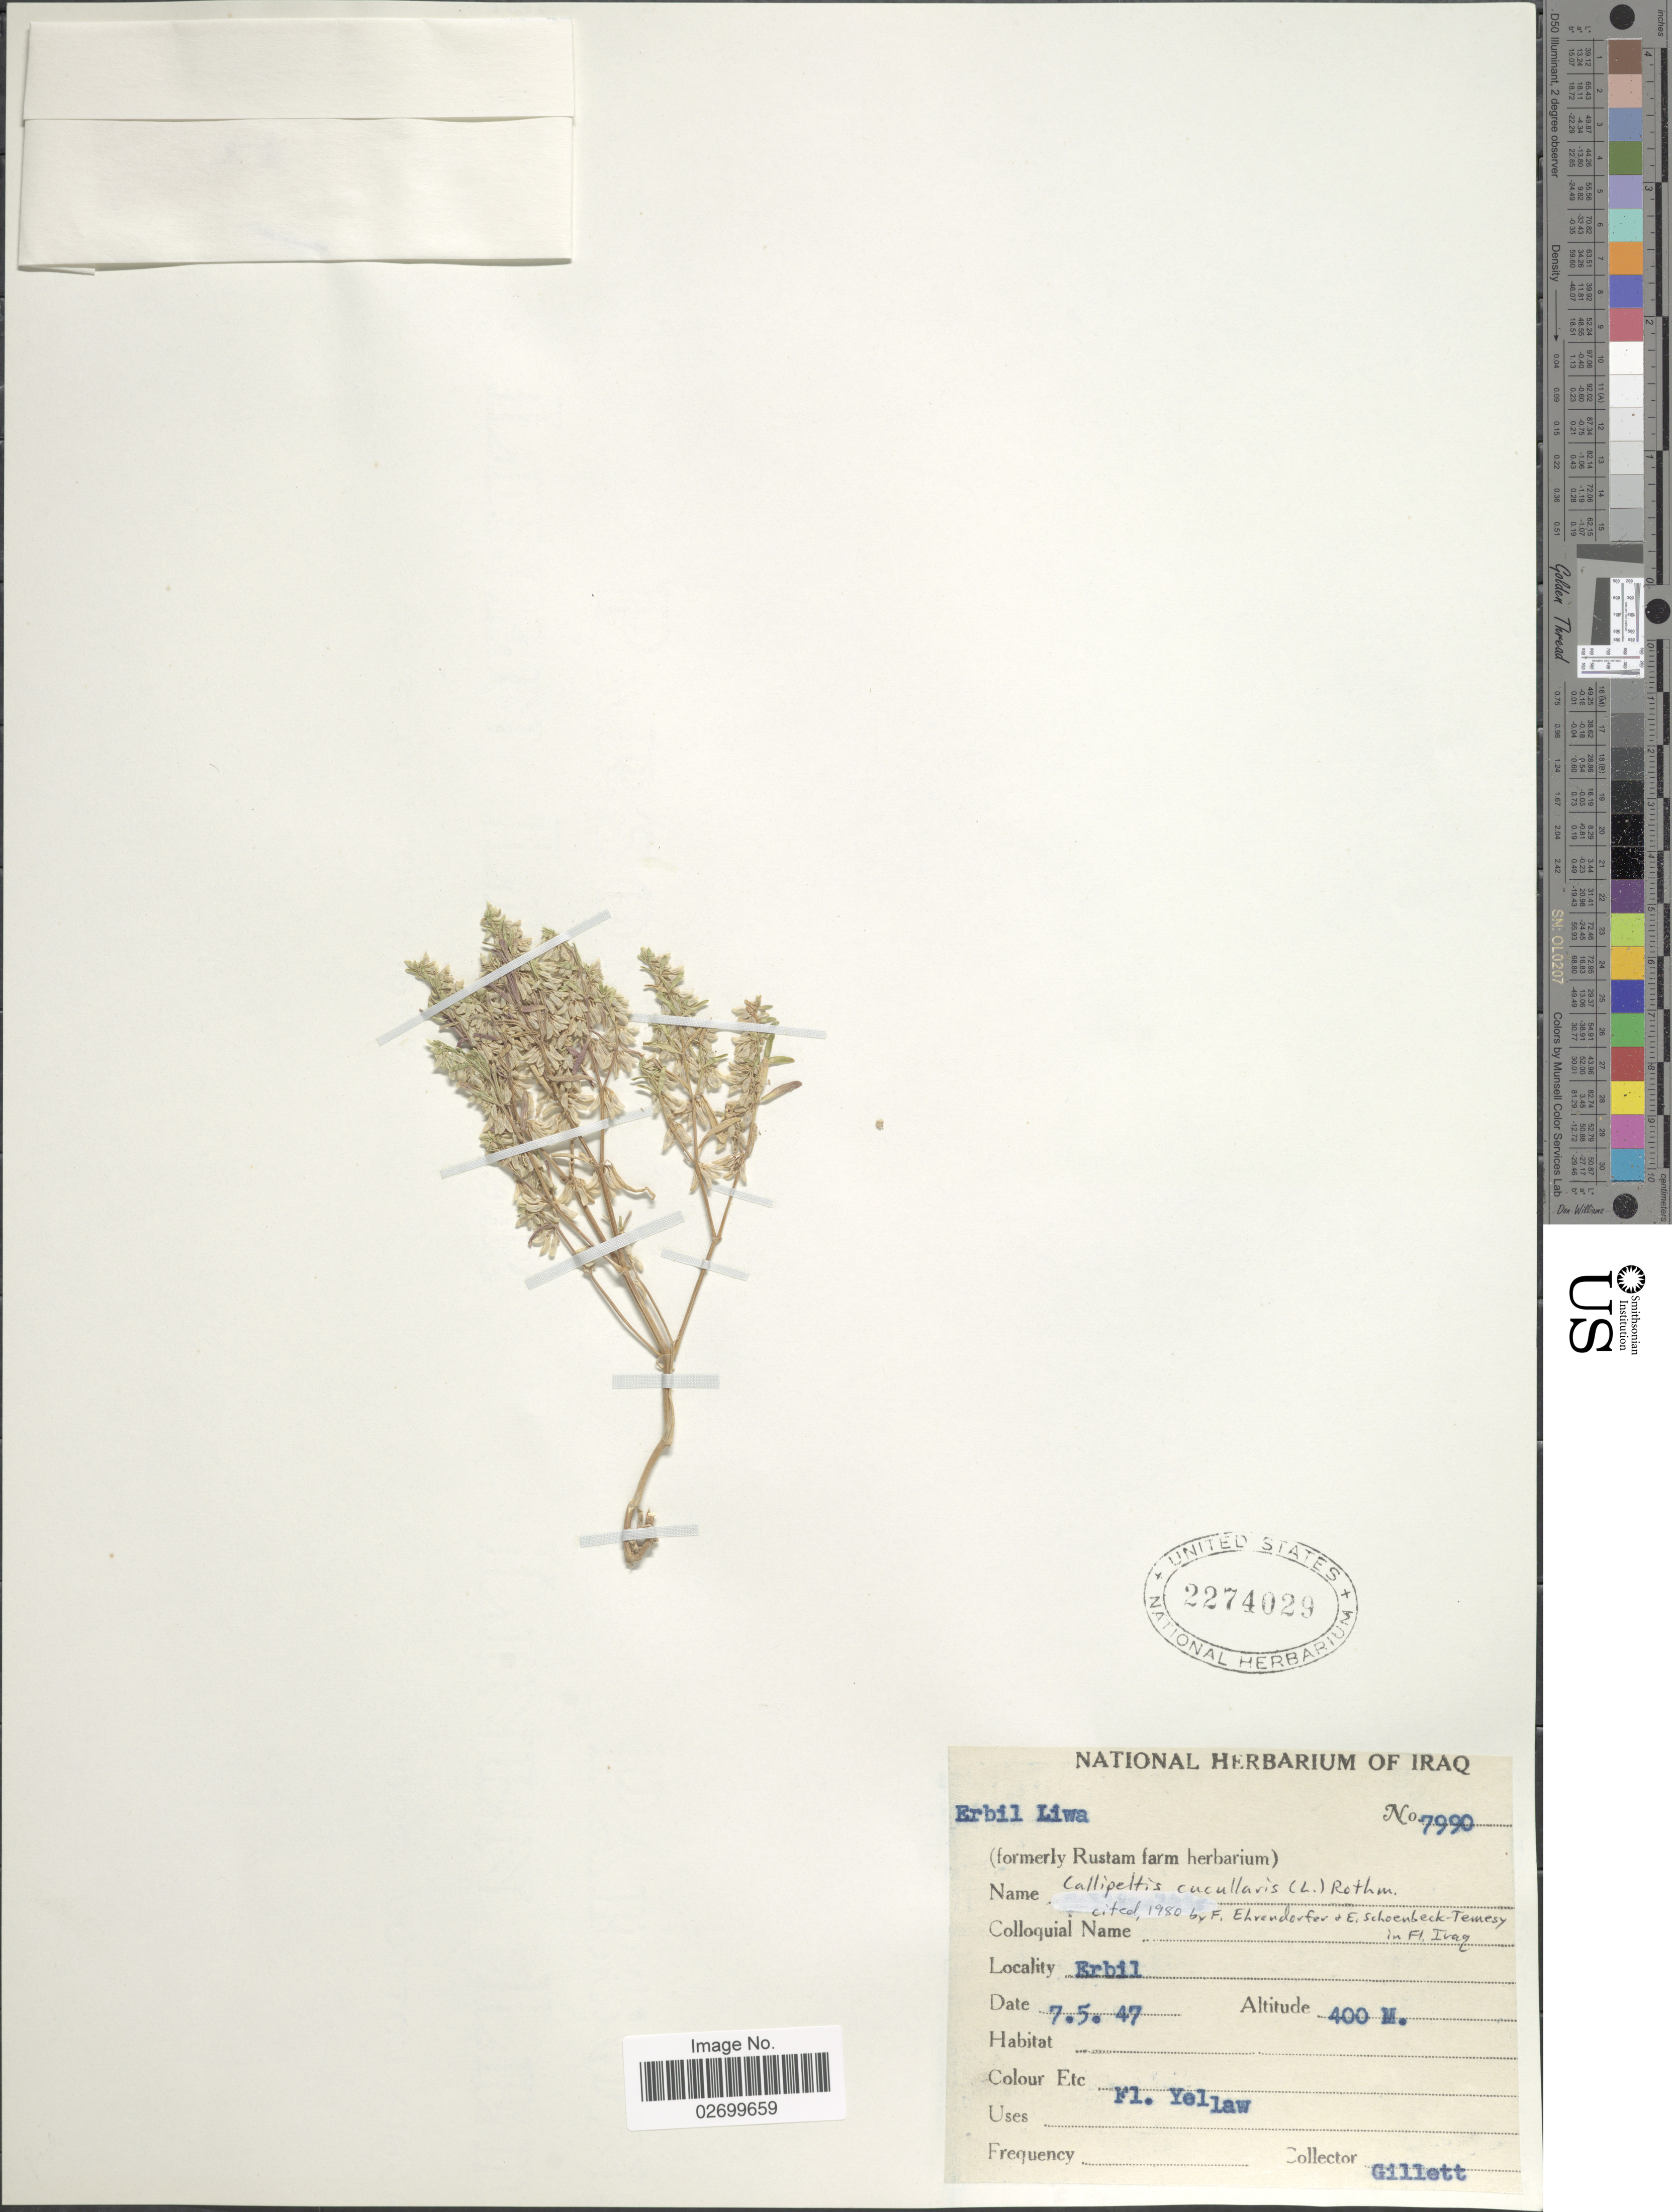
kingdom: Plantae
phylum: Tracheophyta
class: Magnoliopsida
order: Gentianales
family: Rubiaceae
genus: Callipeltis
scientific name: Callipeltis cucullaris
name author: (L.) DC.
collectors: Gillett, --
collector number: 7990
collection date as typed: Transcribed d/m/y: 7/5/47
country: Iraq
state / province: Arbīl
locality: Erbil, Erbil Liwa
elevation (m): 400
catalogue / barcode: US 2274029